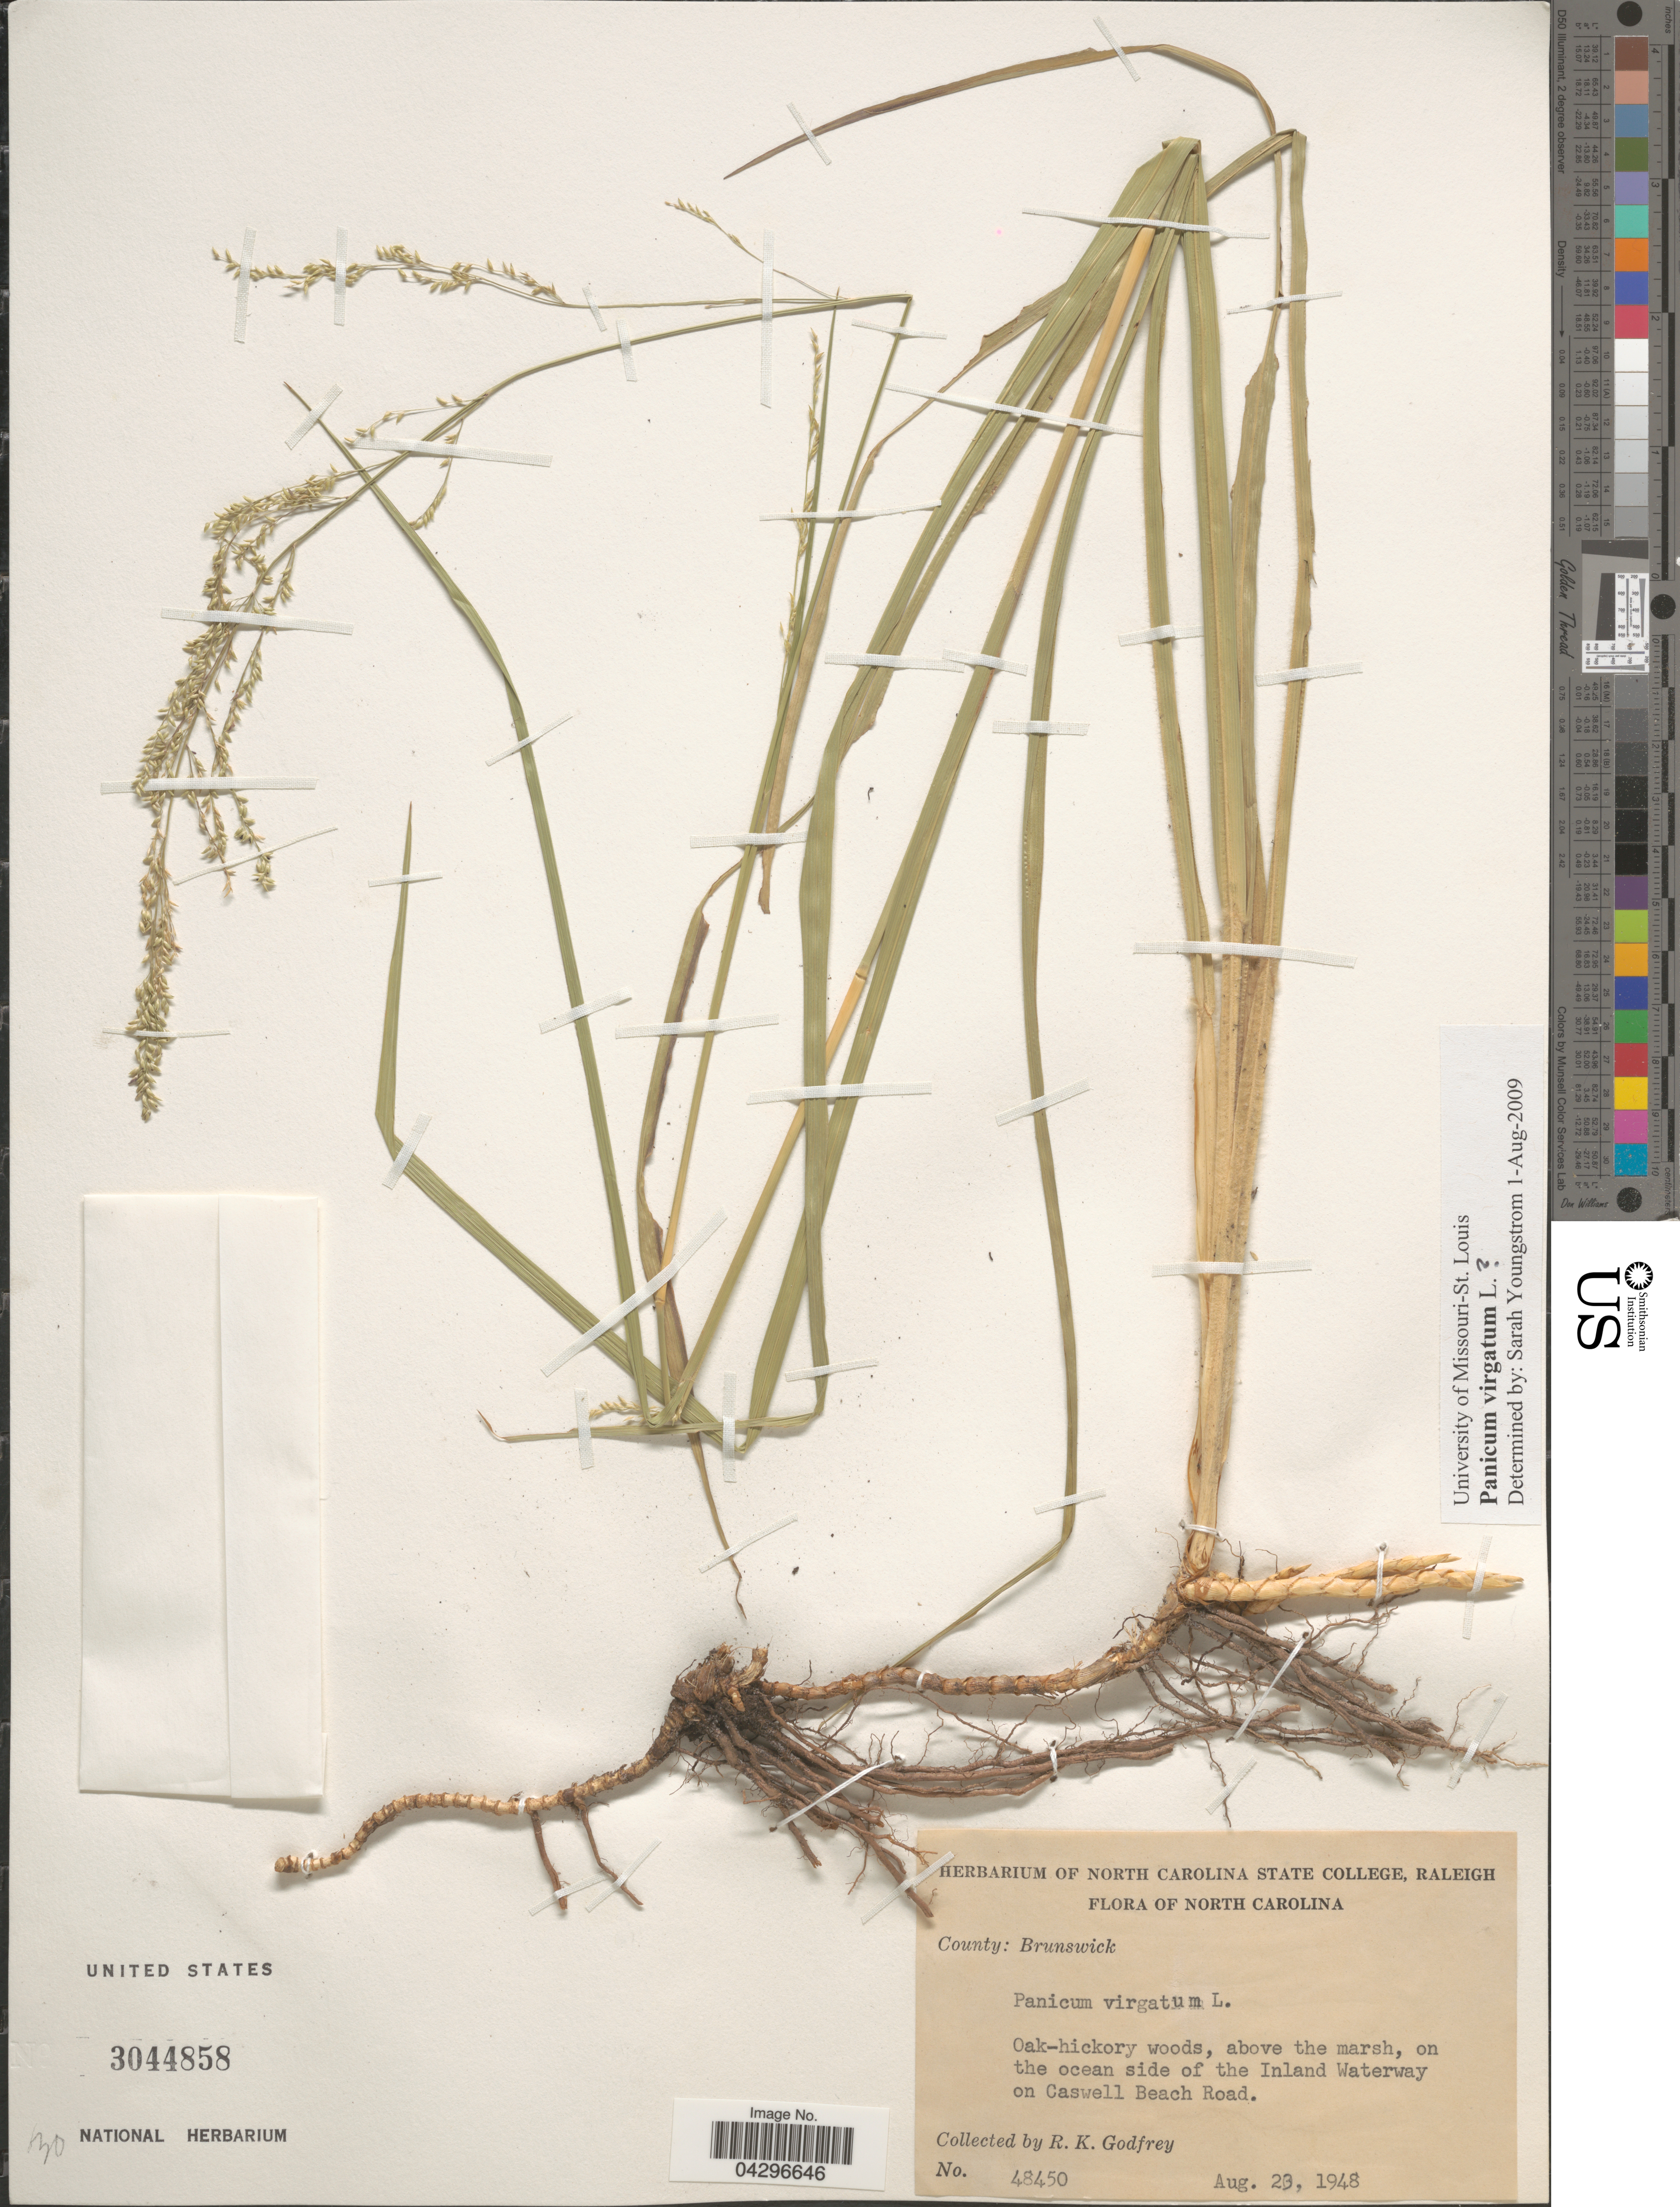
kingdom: Plantae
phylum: Tracheophyta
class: Liliopsida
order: Poales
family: Poaceae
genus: Panicum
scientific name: Panicum virgatum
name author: L.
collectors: R. K. Godfrey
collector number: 48450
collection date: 1948-08-23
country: United States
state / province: North Carolina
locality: County: Brunswick. Oak-hickory woods, above the marsh, on the ocean side of the Inland Waterway on Caswell Beach Road.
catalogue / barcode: US 3044858